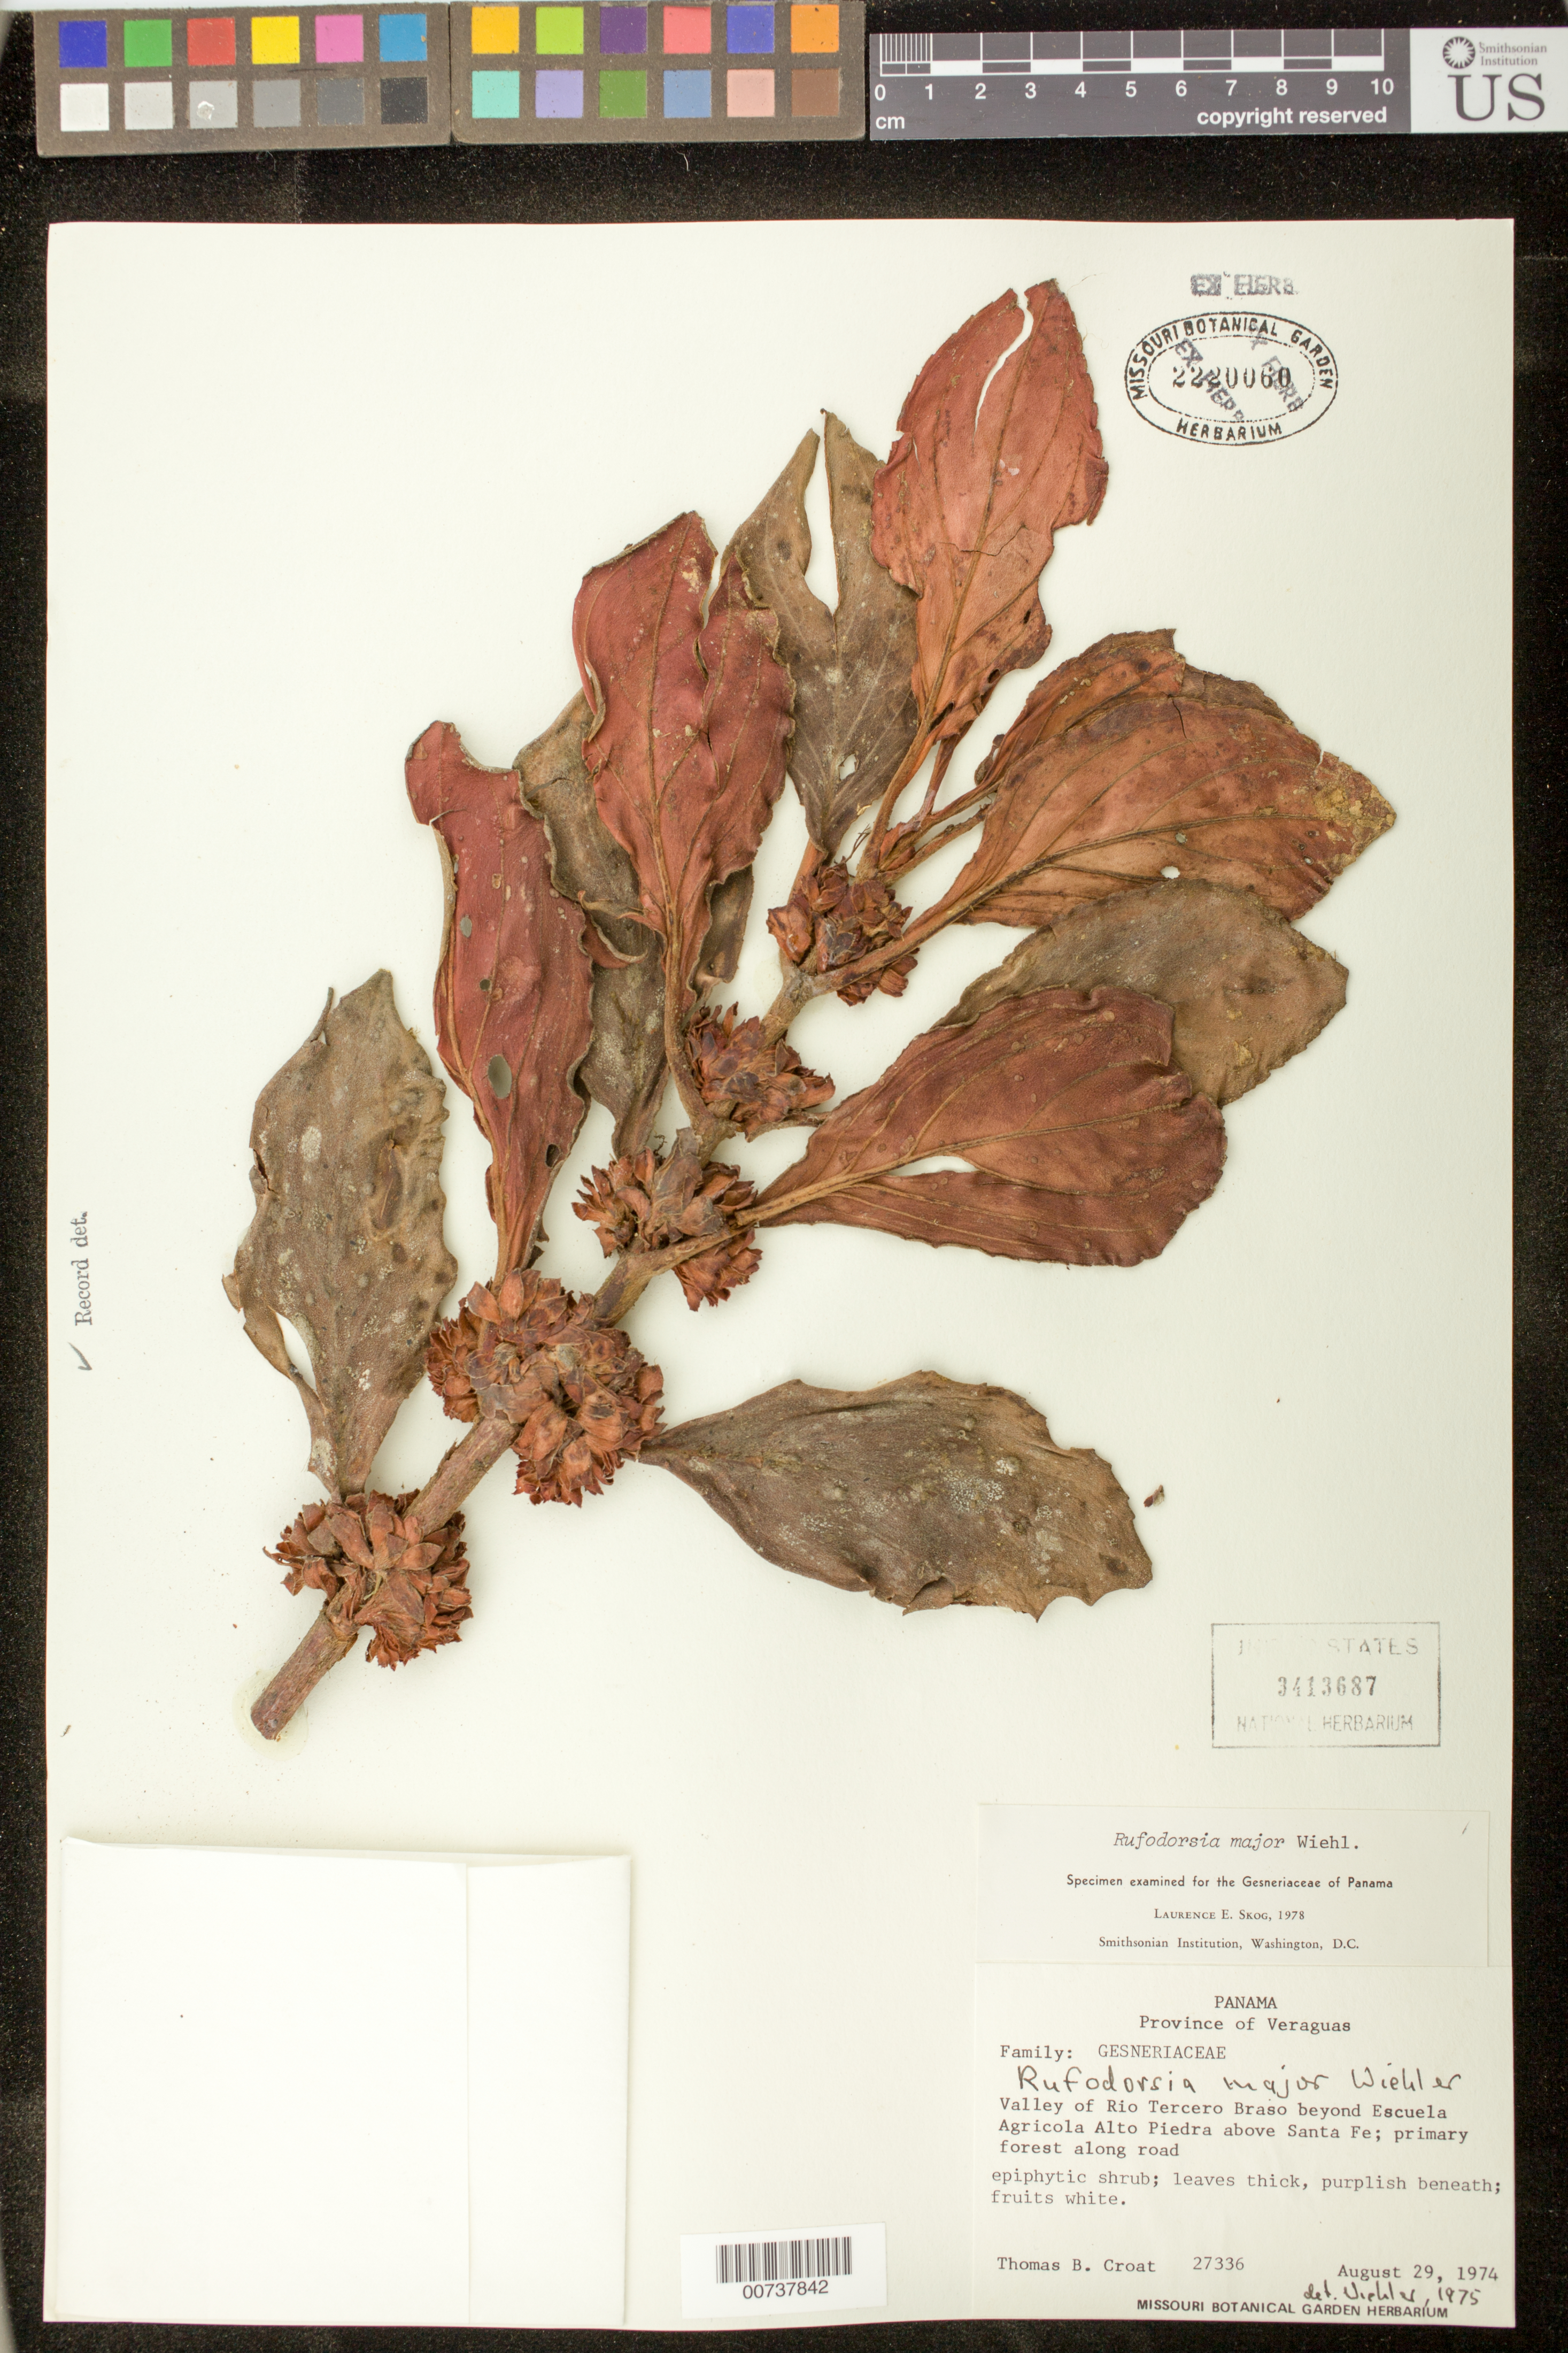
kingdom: Plantae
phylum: Tracheophyta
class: Magnoliopsida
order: Lamiales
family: Gesneriaceae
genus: Rufodorsia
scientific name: Rufodorsia major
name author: Wiehler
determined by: Skog, Laurence E.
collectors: T. B. Croat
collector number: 27336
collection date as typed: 29 Aug 1974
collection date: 1974-08-29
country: Panama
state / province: Veraguas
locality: Valley of Rio Tercero Braso beyond Escuela Agricola Alto Piedra above Santa Fe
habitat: Primary forest along road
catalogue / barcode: US 3413687